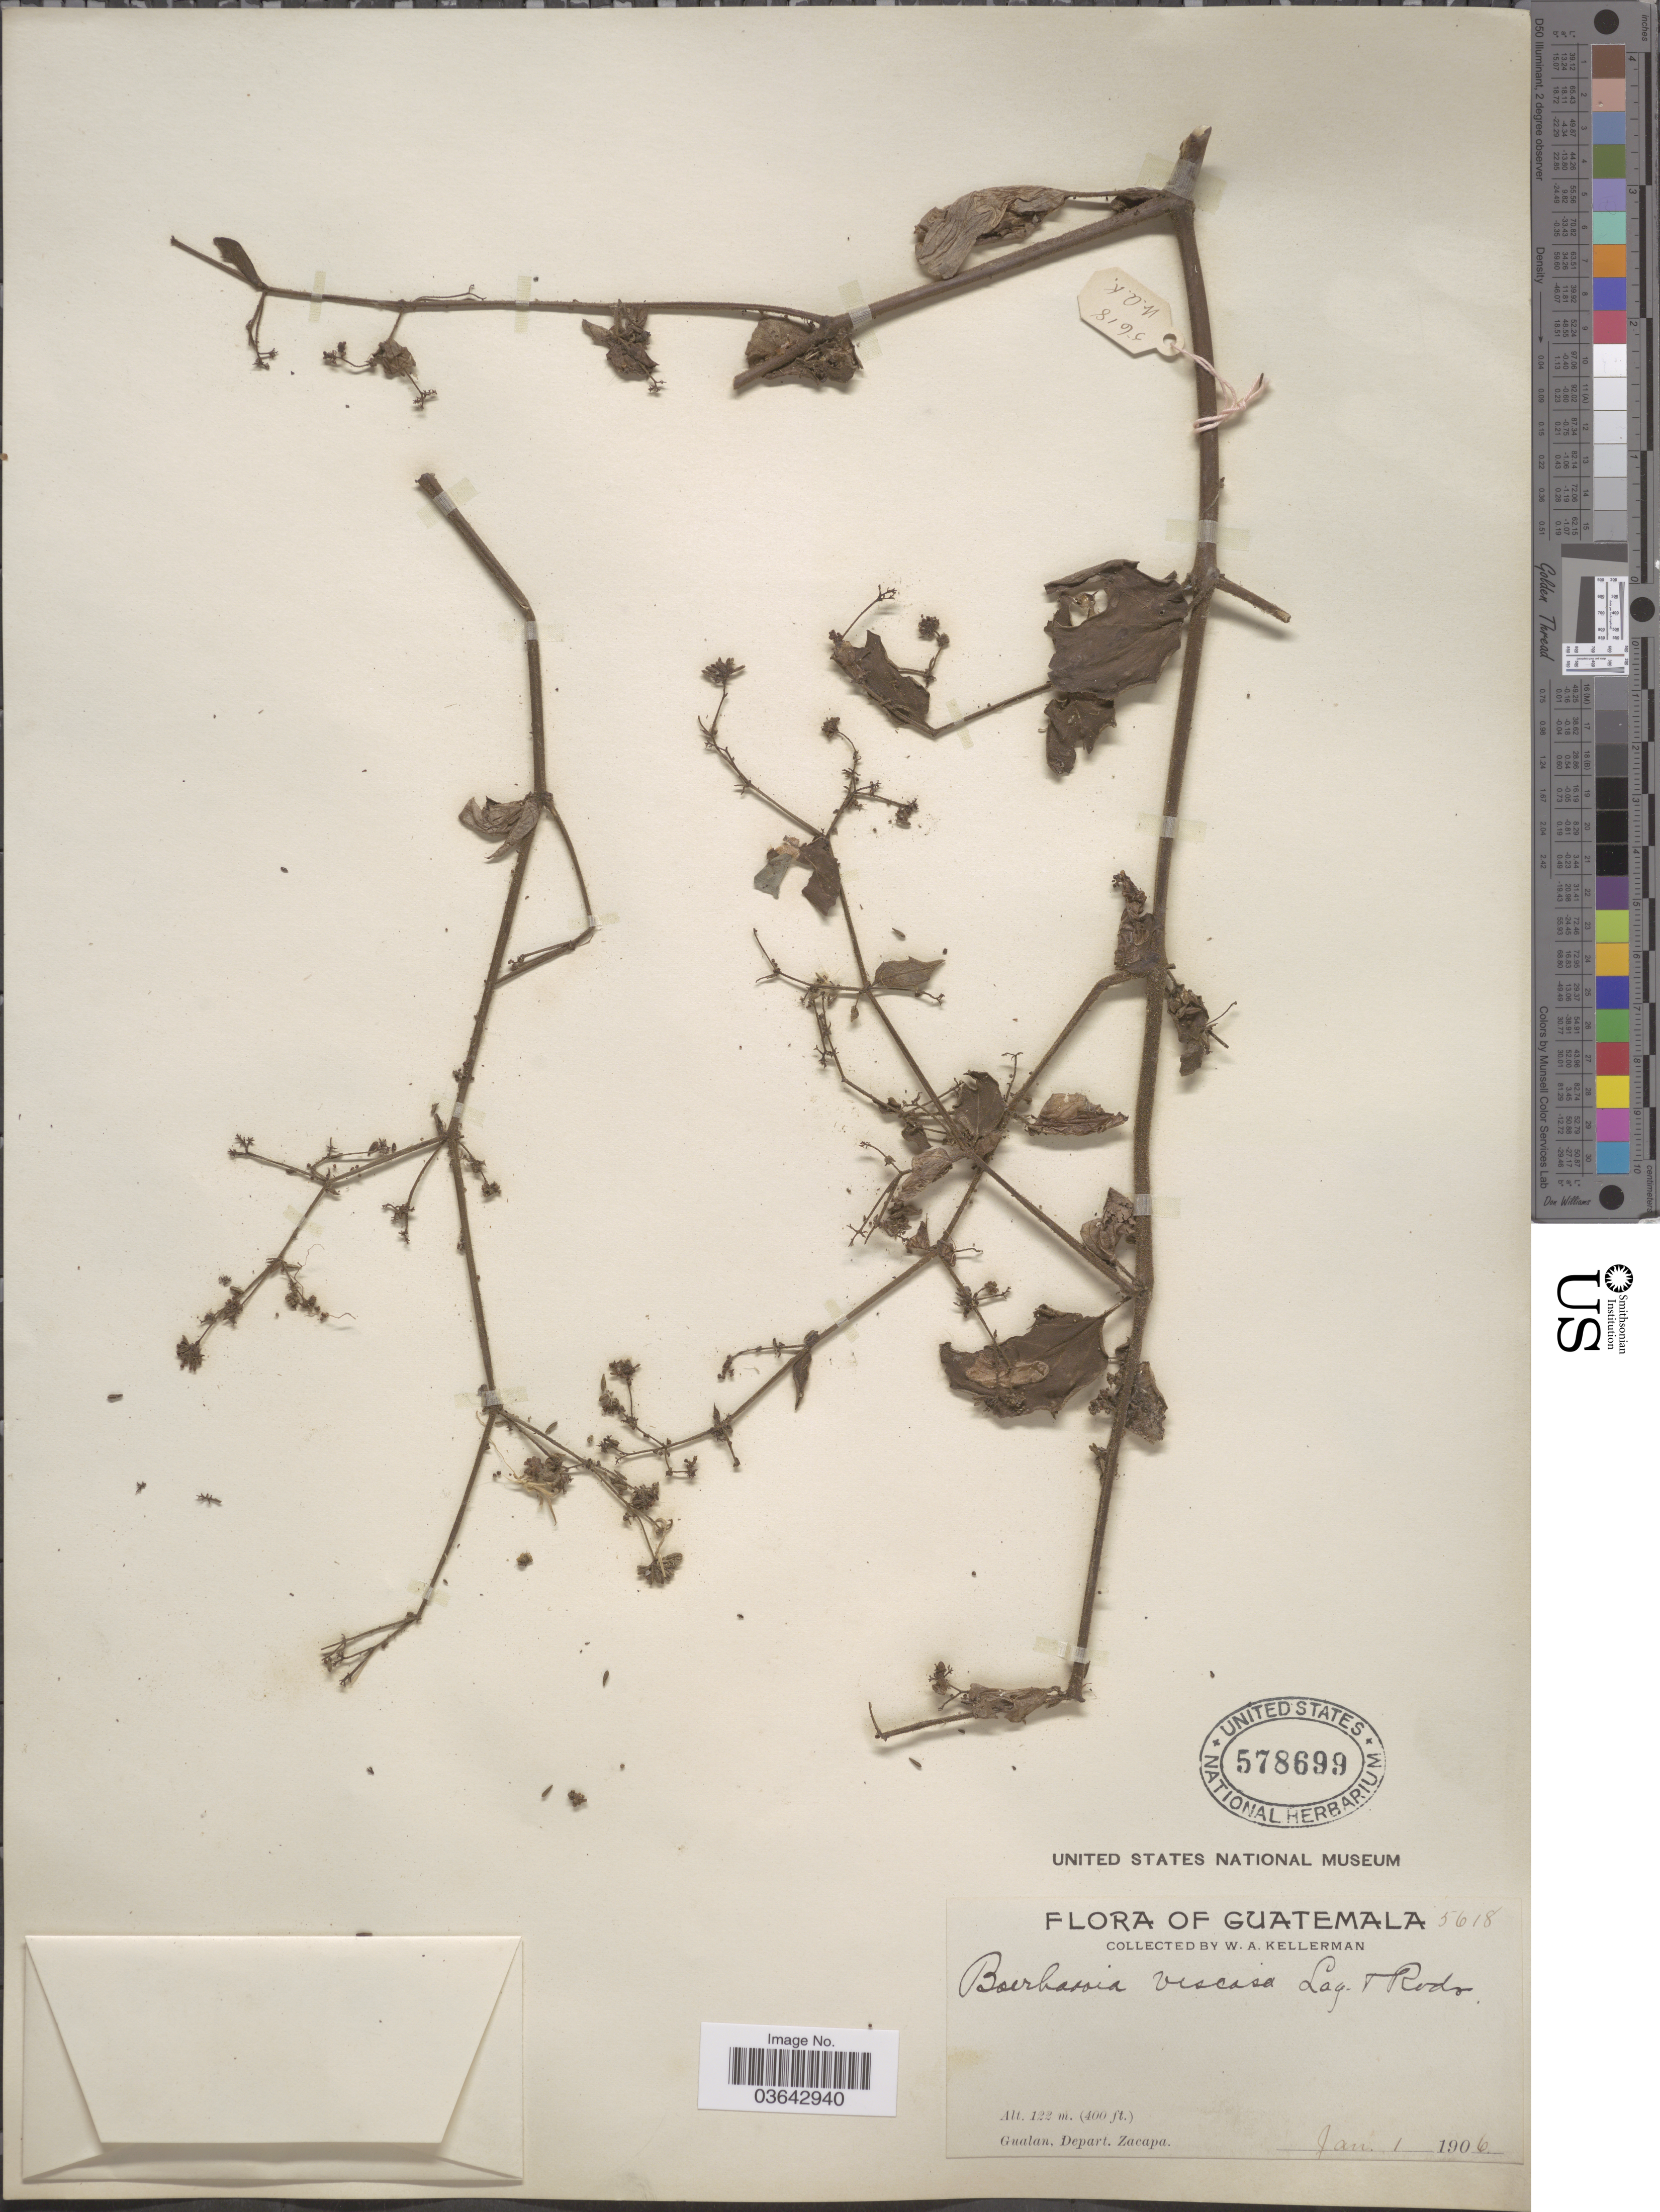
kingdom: Plantae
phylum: Tracheophyta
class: Magnoliopsida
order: Caryophyllales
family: Nyctaginaceae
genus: Boerhavia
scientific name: Boerhavia caribaea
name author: Jacq.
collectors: W. Kellerman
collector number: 5618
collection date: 1906-01-01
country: Guatemala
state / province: Zacapa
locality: Gualan, Depart. Zacapa.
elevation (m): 122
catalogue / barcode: US 578699